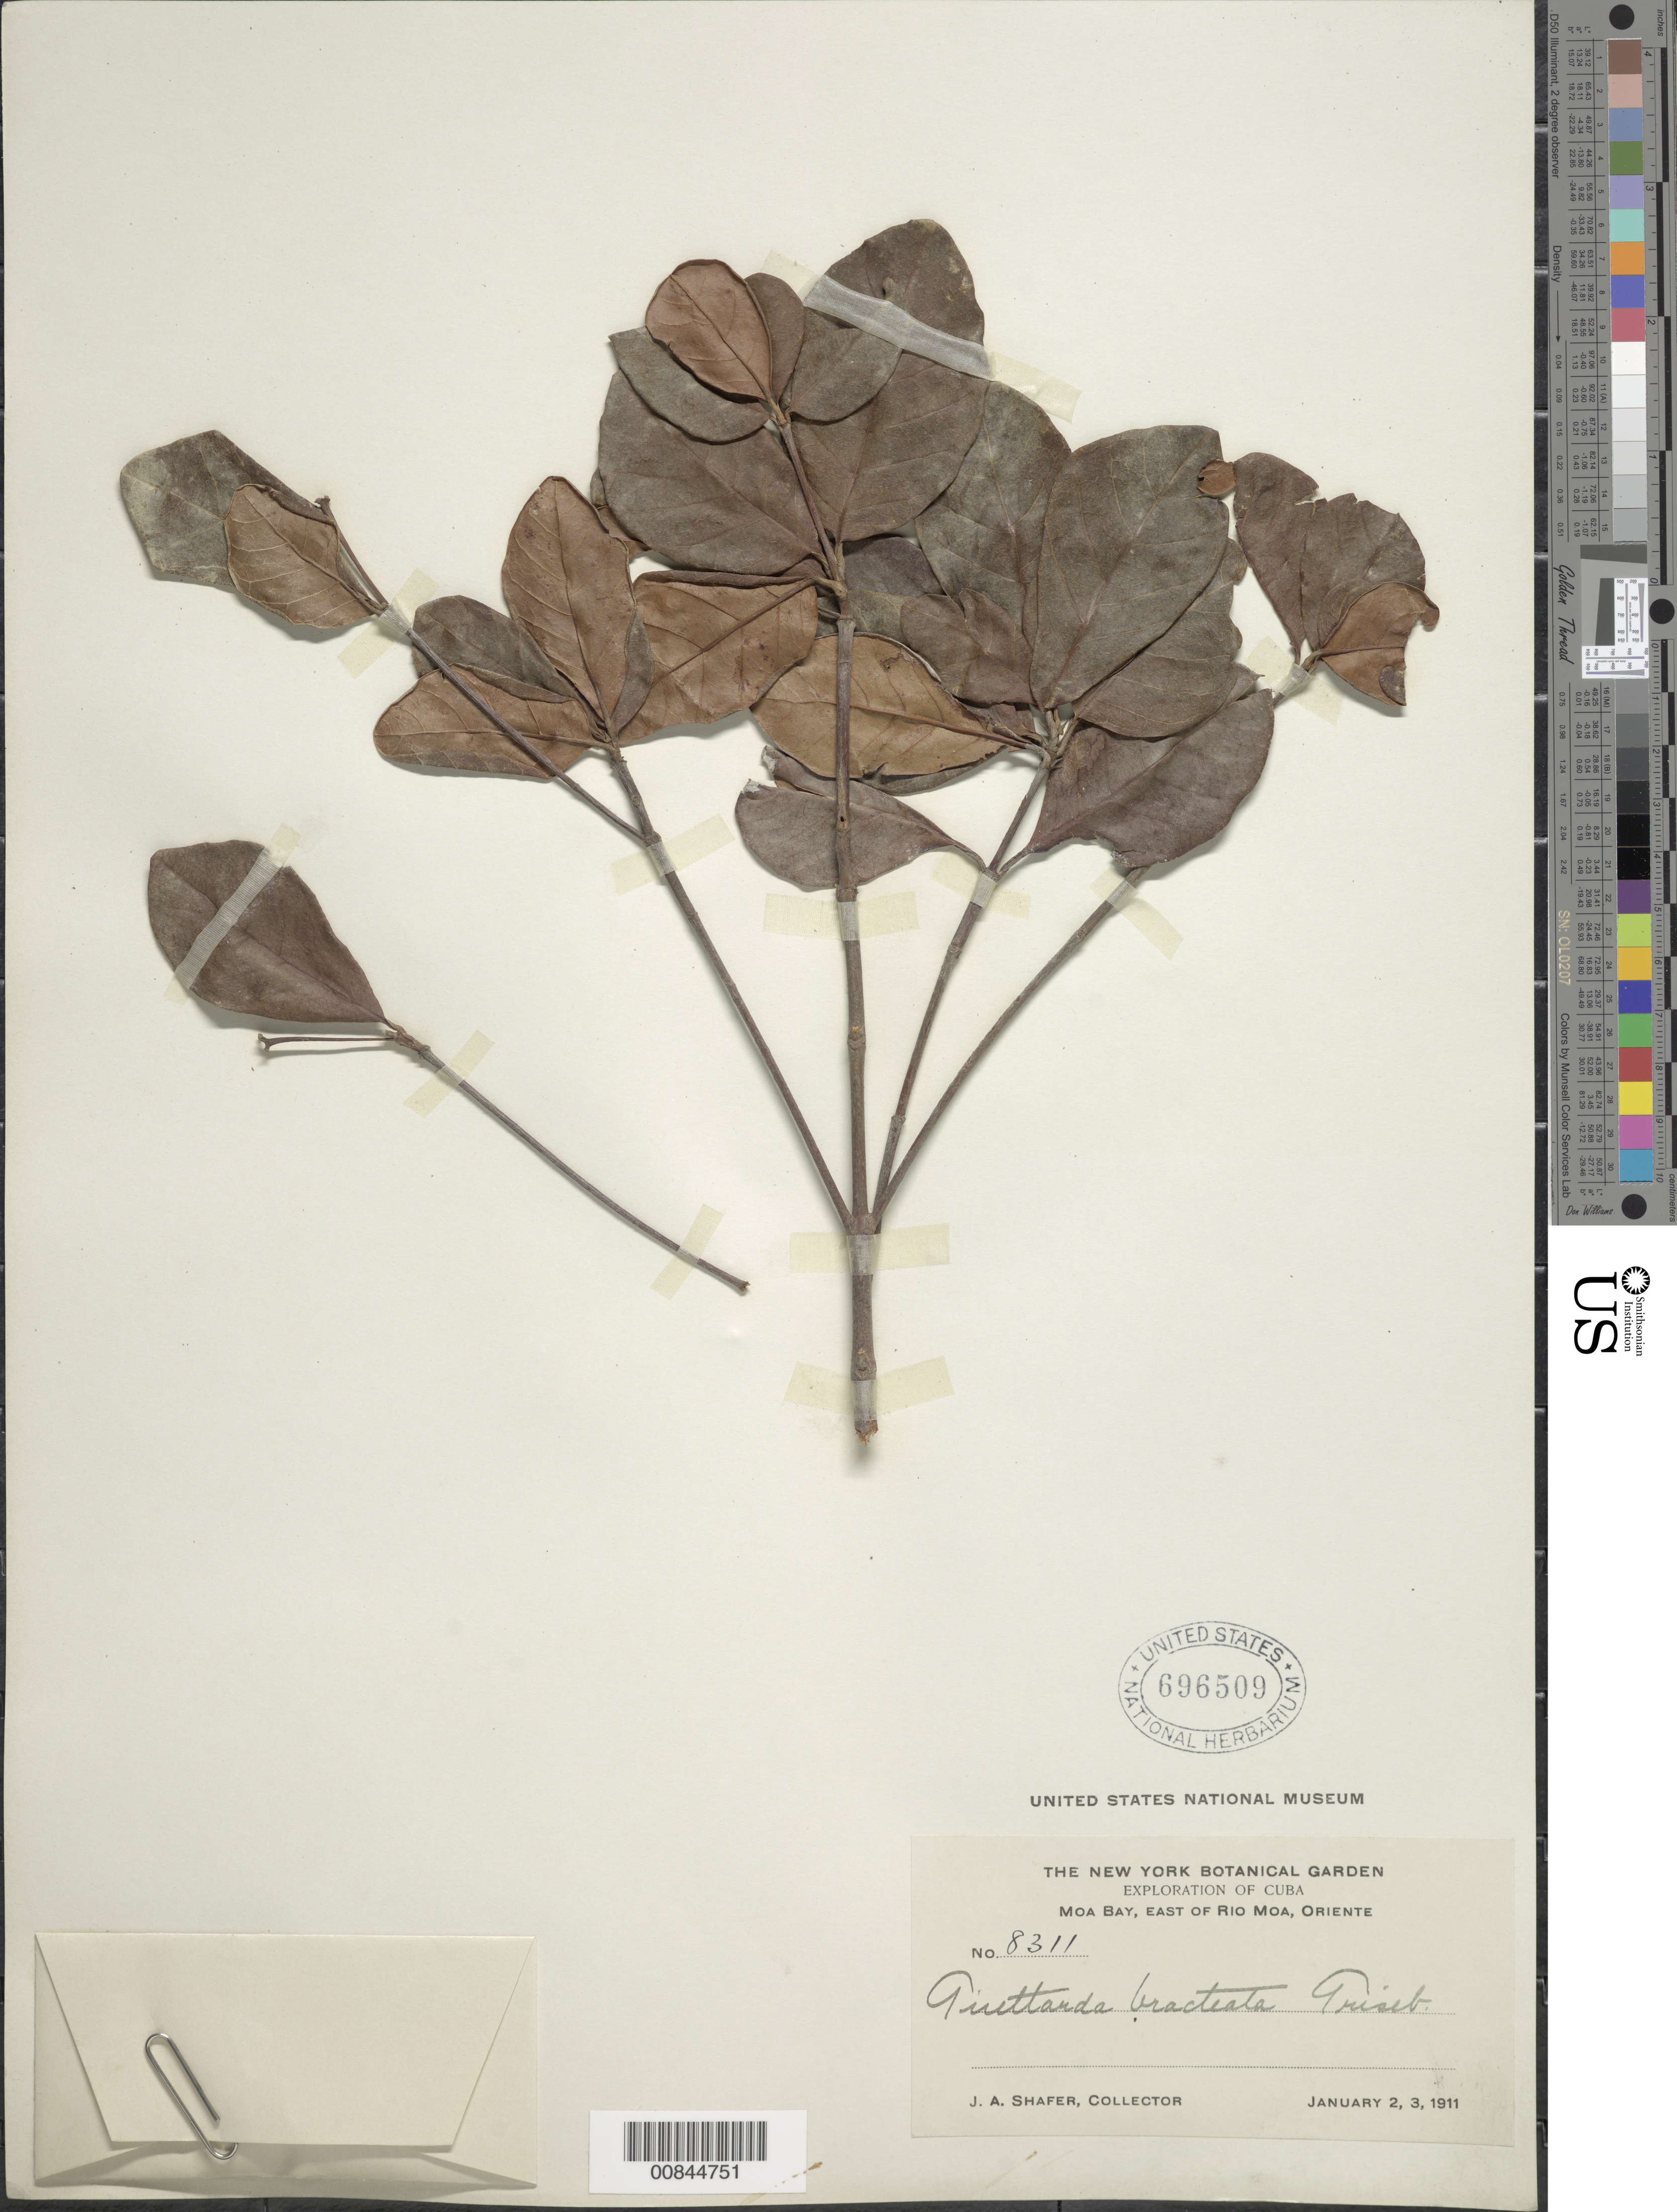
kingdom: Plantae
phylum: Tracheophyta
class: Magnoliopsida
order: Gentianales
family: Rubiaceae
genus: Guettarda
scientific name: Guettarda valenzuelana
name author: A. Rich.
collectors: J. A. Shafer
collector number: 8311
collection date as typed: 02 Jan 1911 to 03 Jan 1911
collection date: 1911-01-02/1911-01-03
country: Cuba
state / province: Oriente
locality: Moa Bay, east of Rio Moa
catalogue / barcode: US 696509